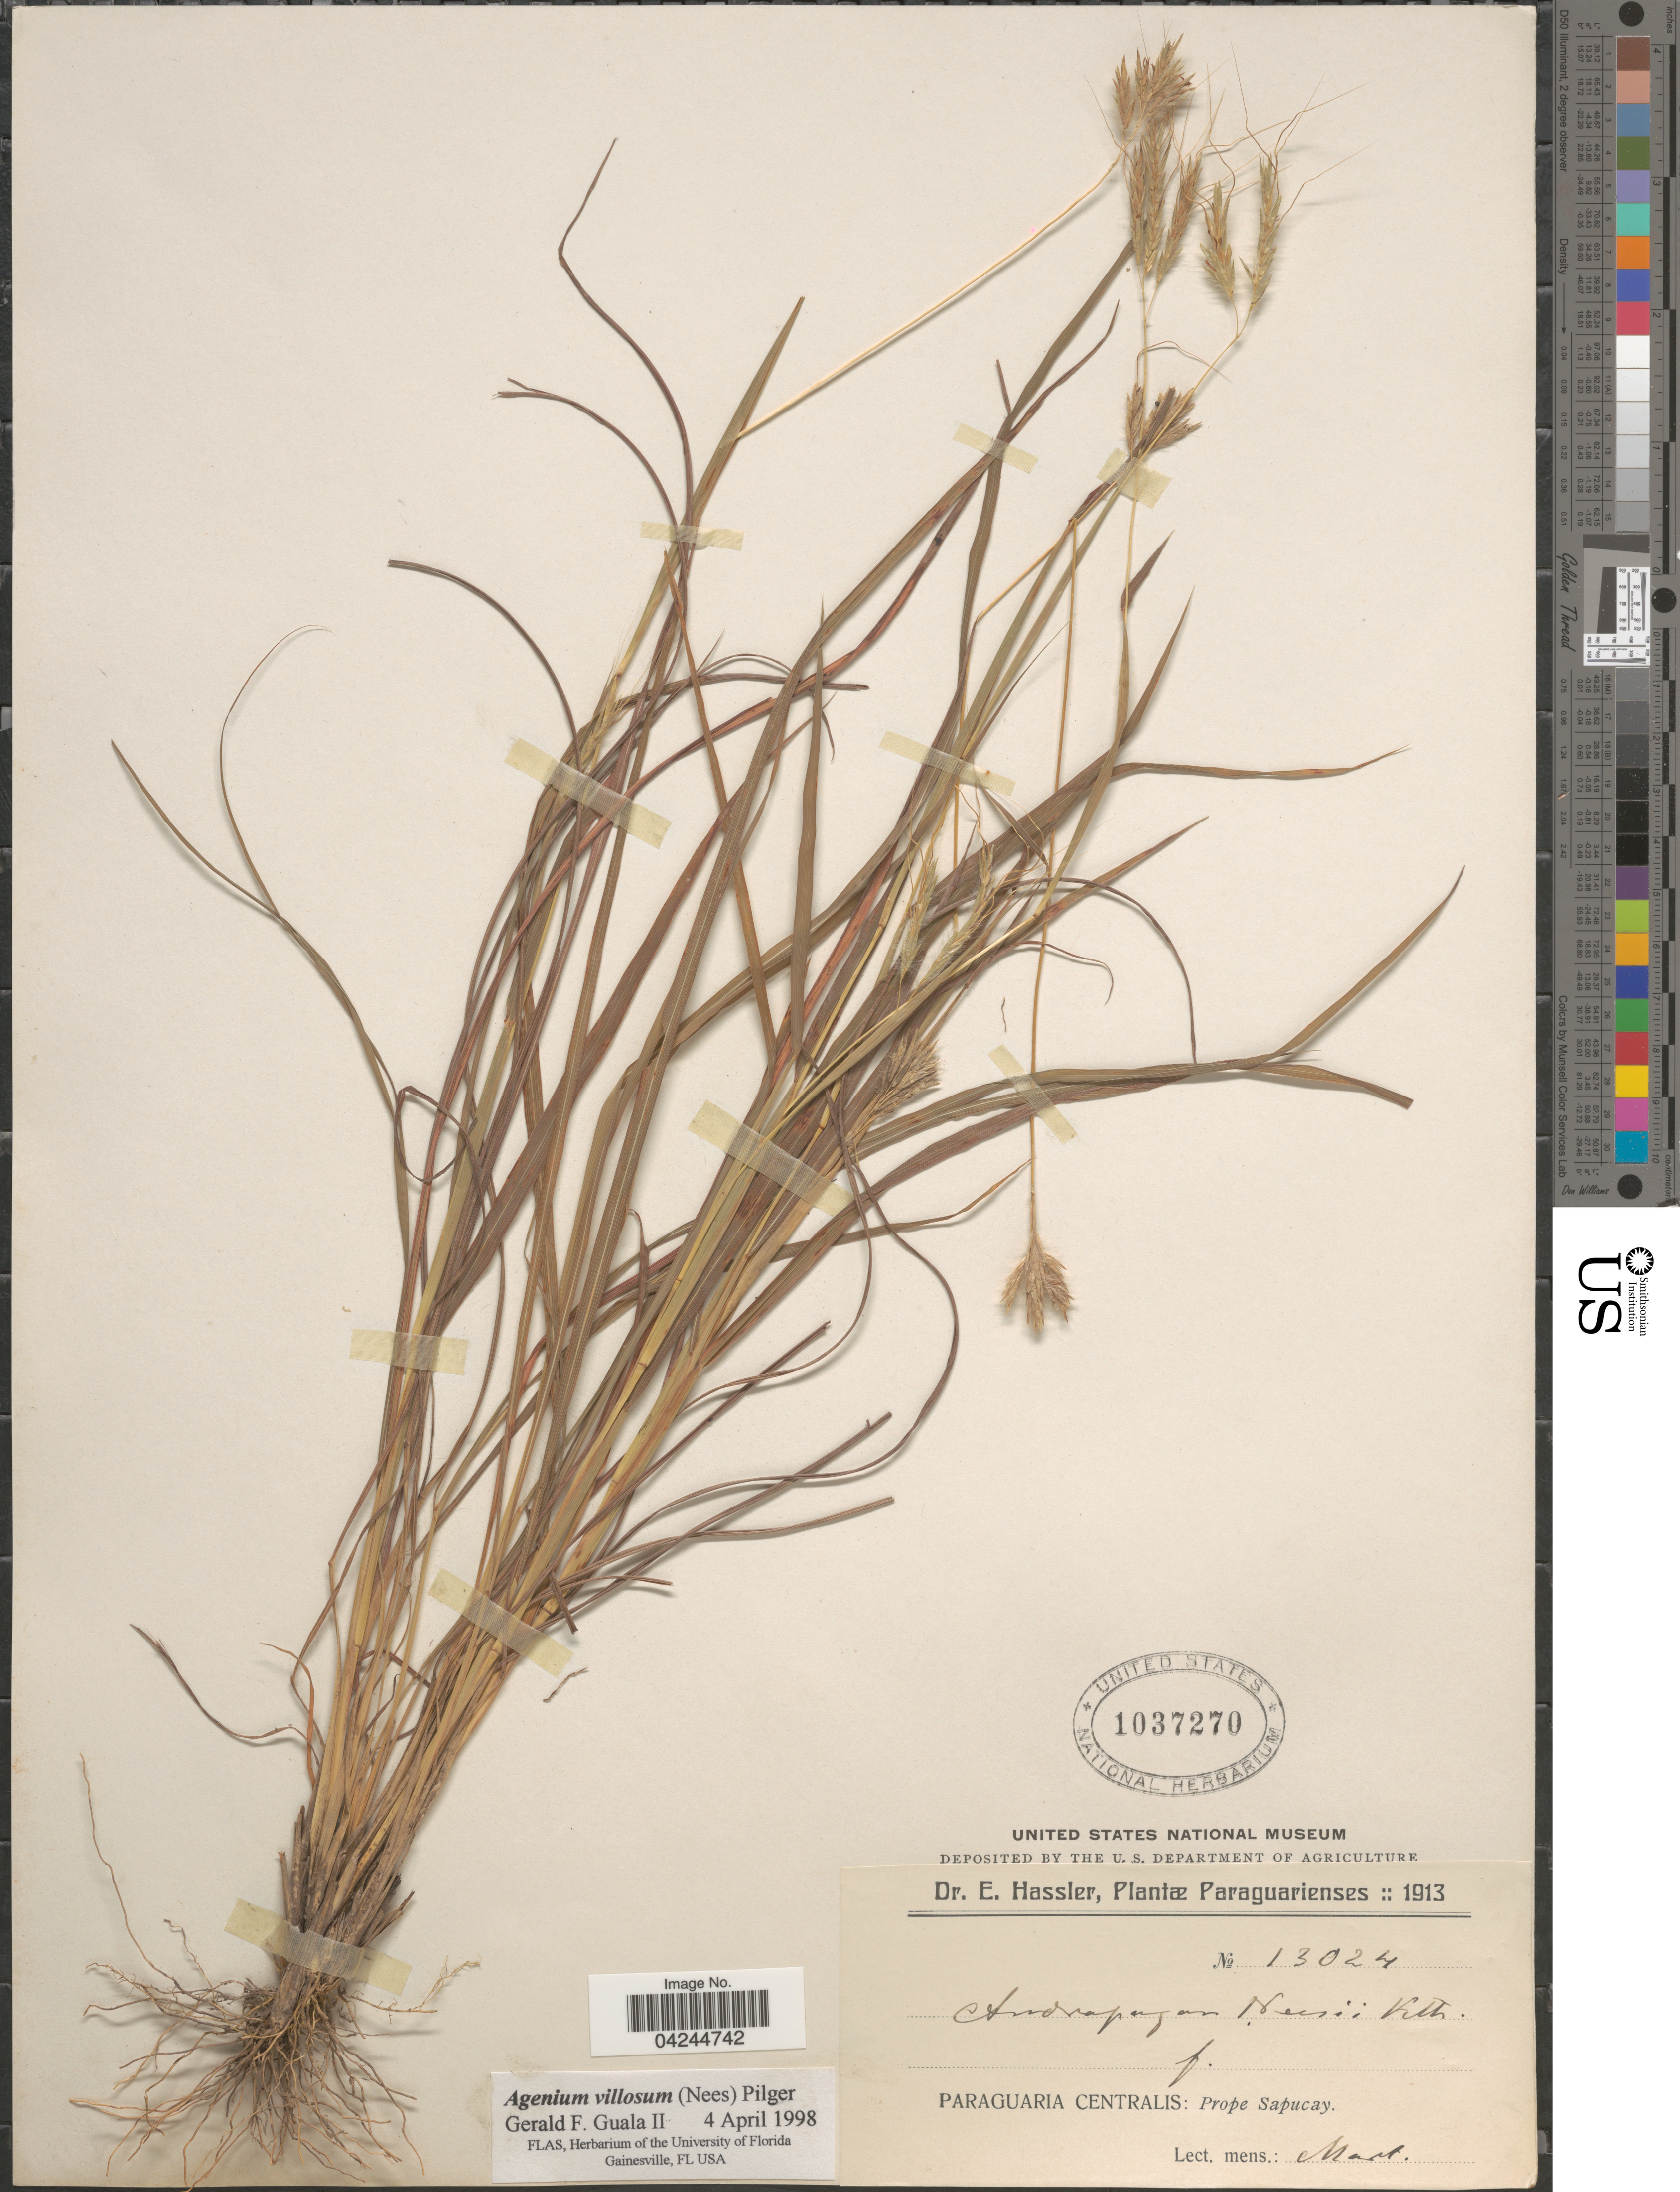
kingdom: Plantae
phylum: Tracheophyta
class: Liliopsida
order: Poales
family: Poaceae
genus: Agenium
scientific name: Agenium villosum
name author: (Nees) Pilg.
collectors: E. Hassler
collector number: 13024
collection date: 1913-03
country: Paraguay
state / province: Paraguari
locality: Paraguaria Centralis: Prope Sapucay.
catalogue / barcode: US 1037270